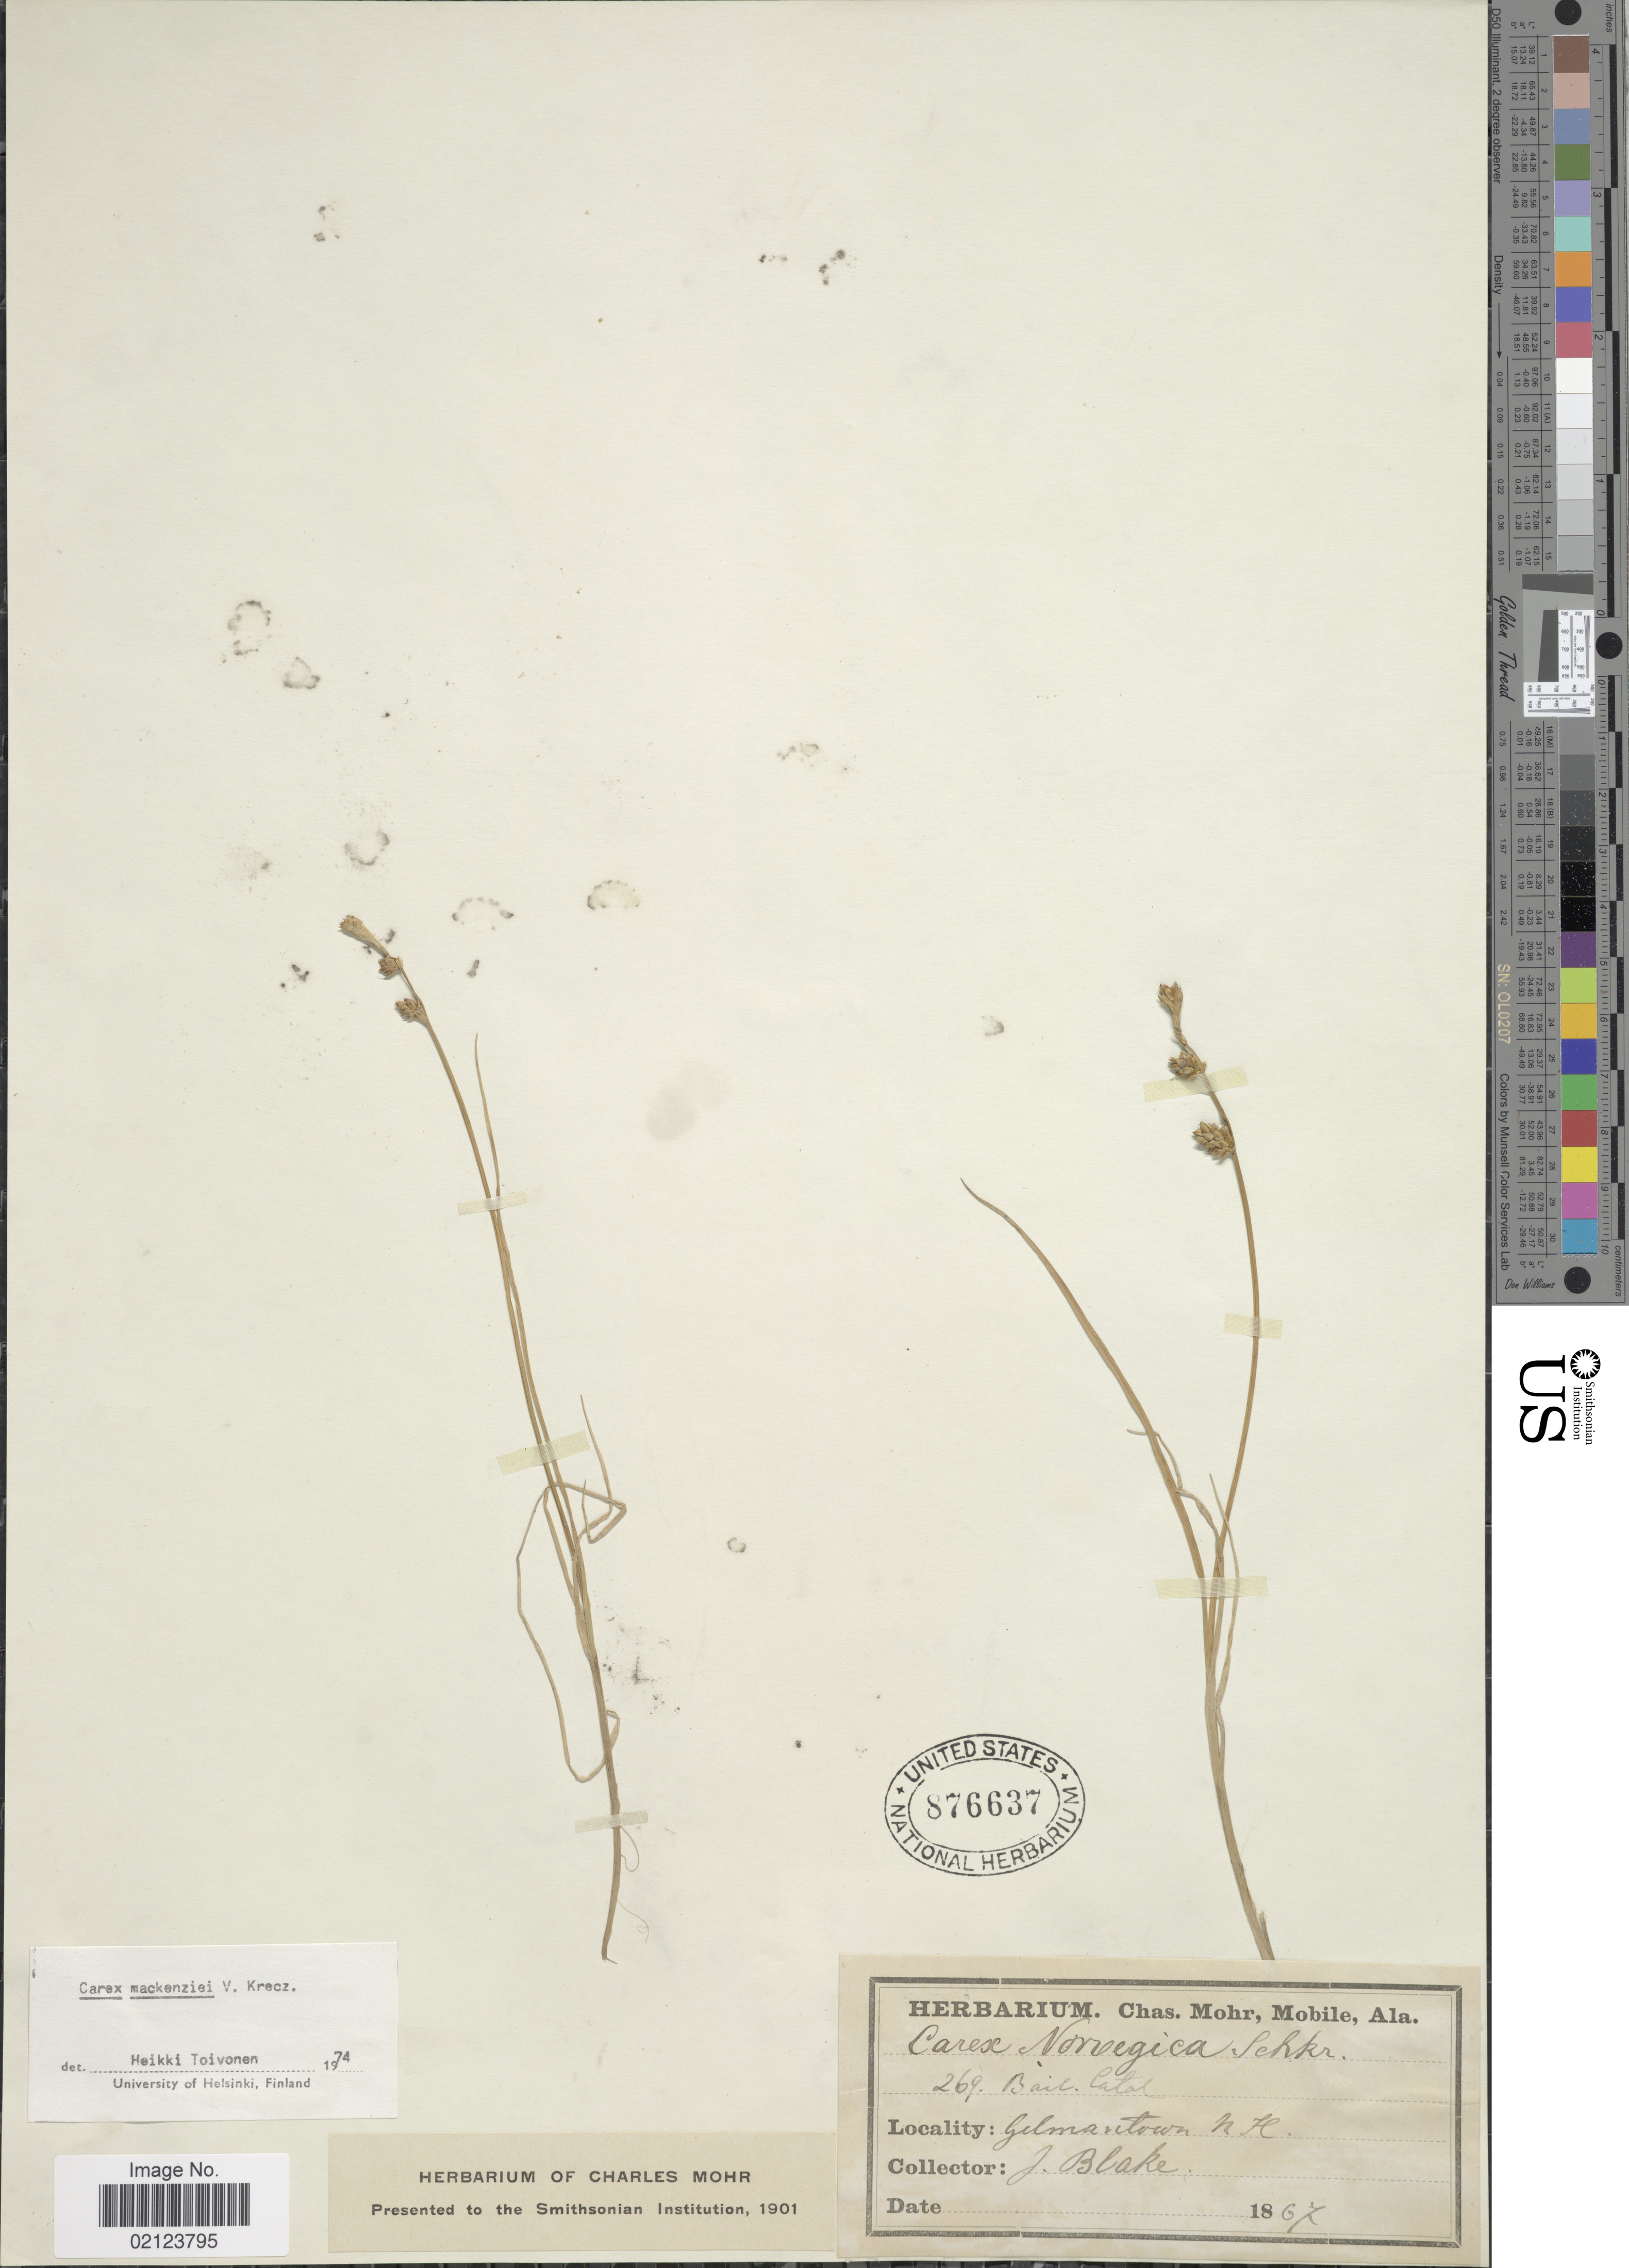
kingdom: Plantae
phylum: Tracheophyta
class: Liliopsida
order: Poales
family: Cyperaceae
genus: Carex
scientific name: Carex mackenziei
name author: V.I. Krecz.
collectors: J. Blake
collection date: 1867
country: United States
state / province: New Hampshire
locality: Gelmantown, H.N.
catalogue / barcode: US 876637